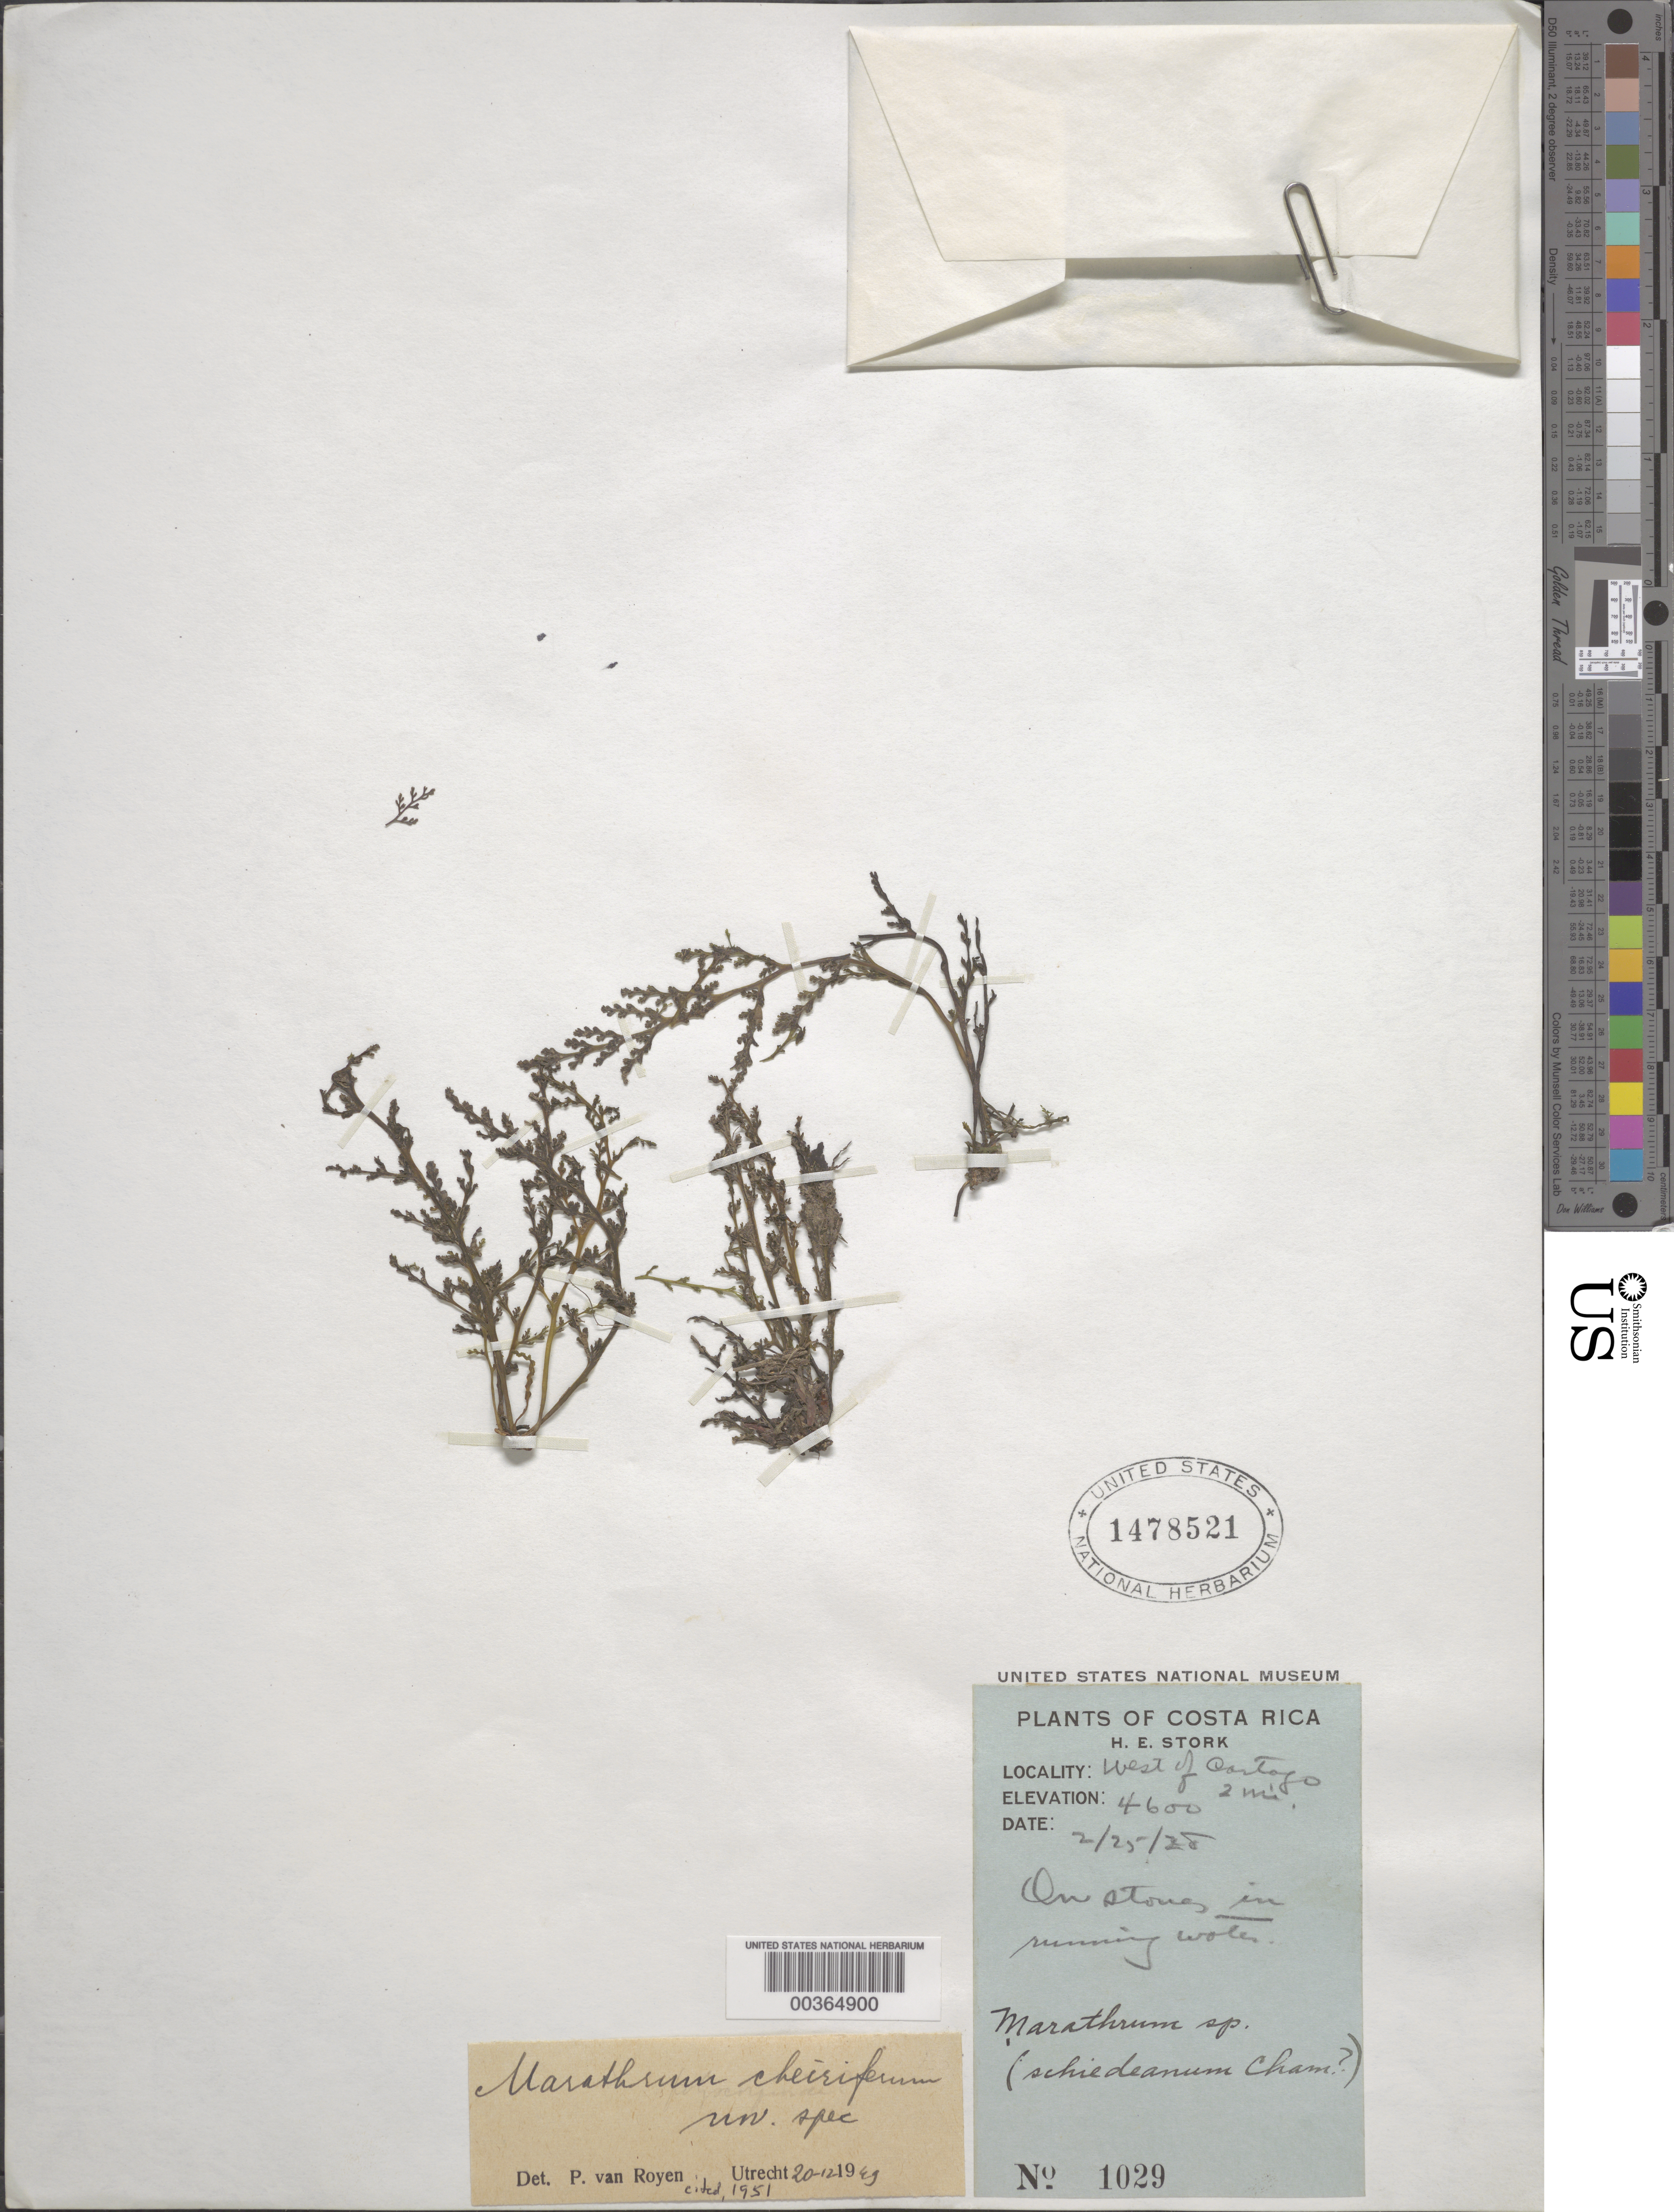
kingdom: Plantae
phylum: Tracheophyta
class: Magnoliopsida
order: Malpighiales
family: Podostemaceae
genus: Marathrum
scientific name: Marathrum cheiriferum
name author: P. Royen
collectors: H. E. Stork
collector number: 1029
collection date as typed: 25 Feb 1928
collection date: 1928-02-25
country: Costa Rica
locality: W of Cartago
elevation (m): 1402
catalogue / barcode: US 1478521